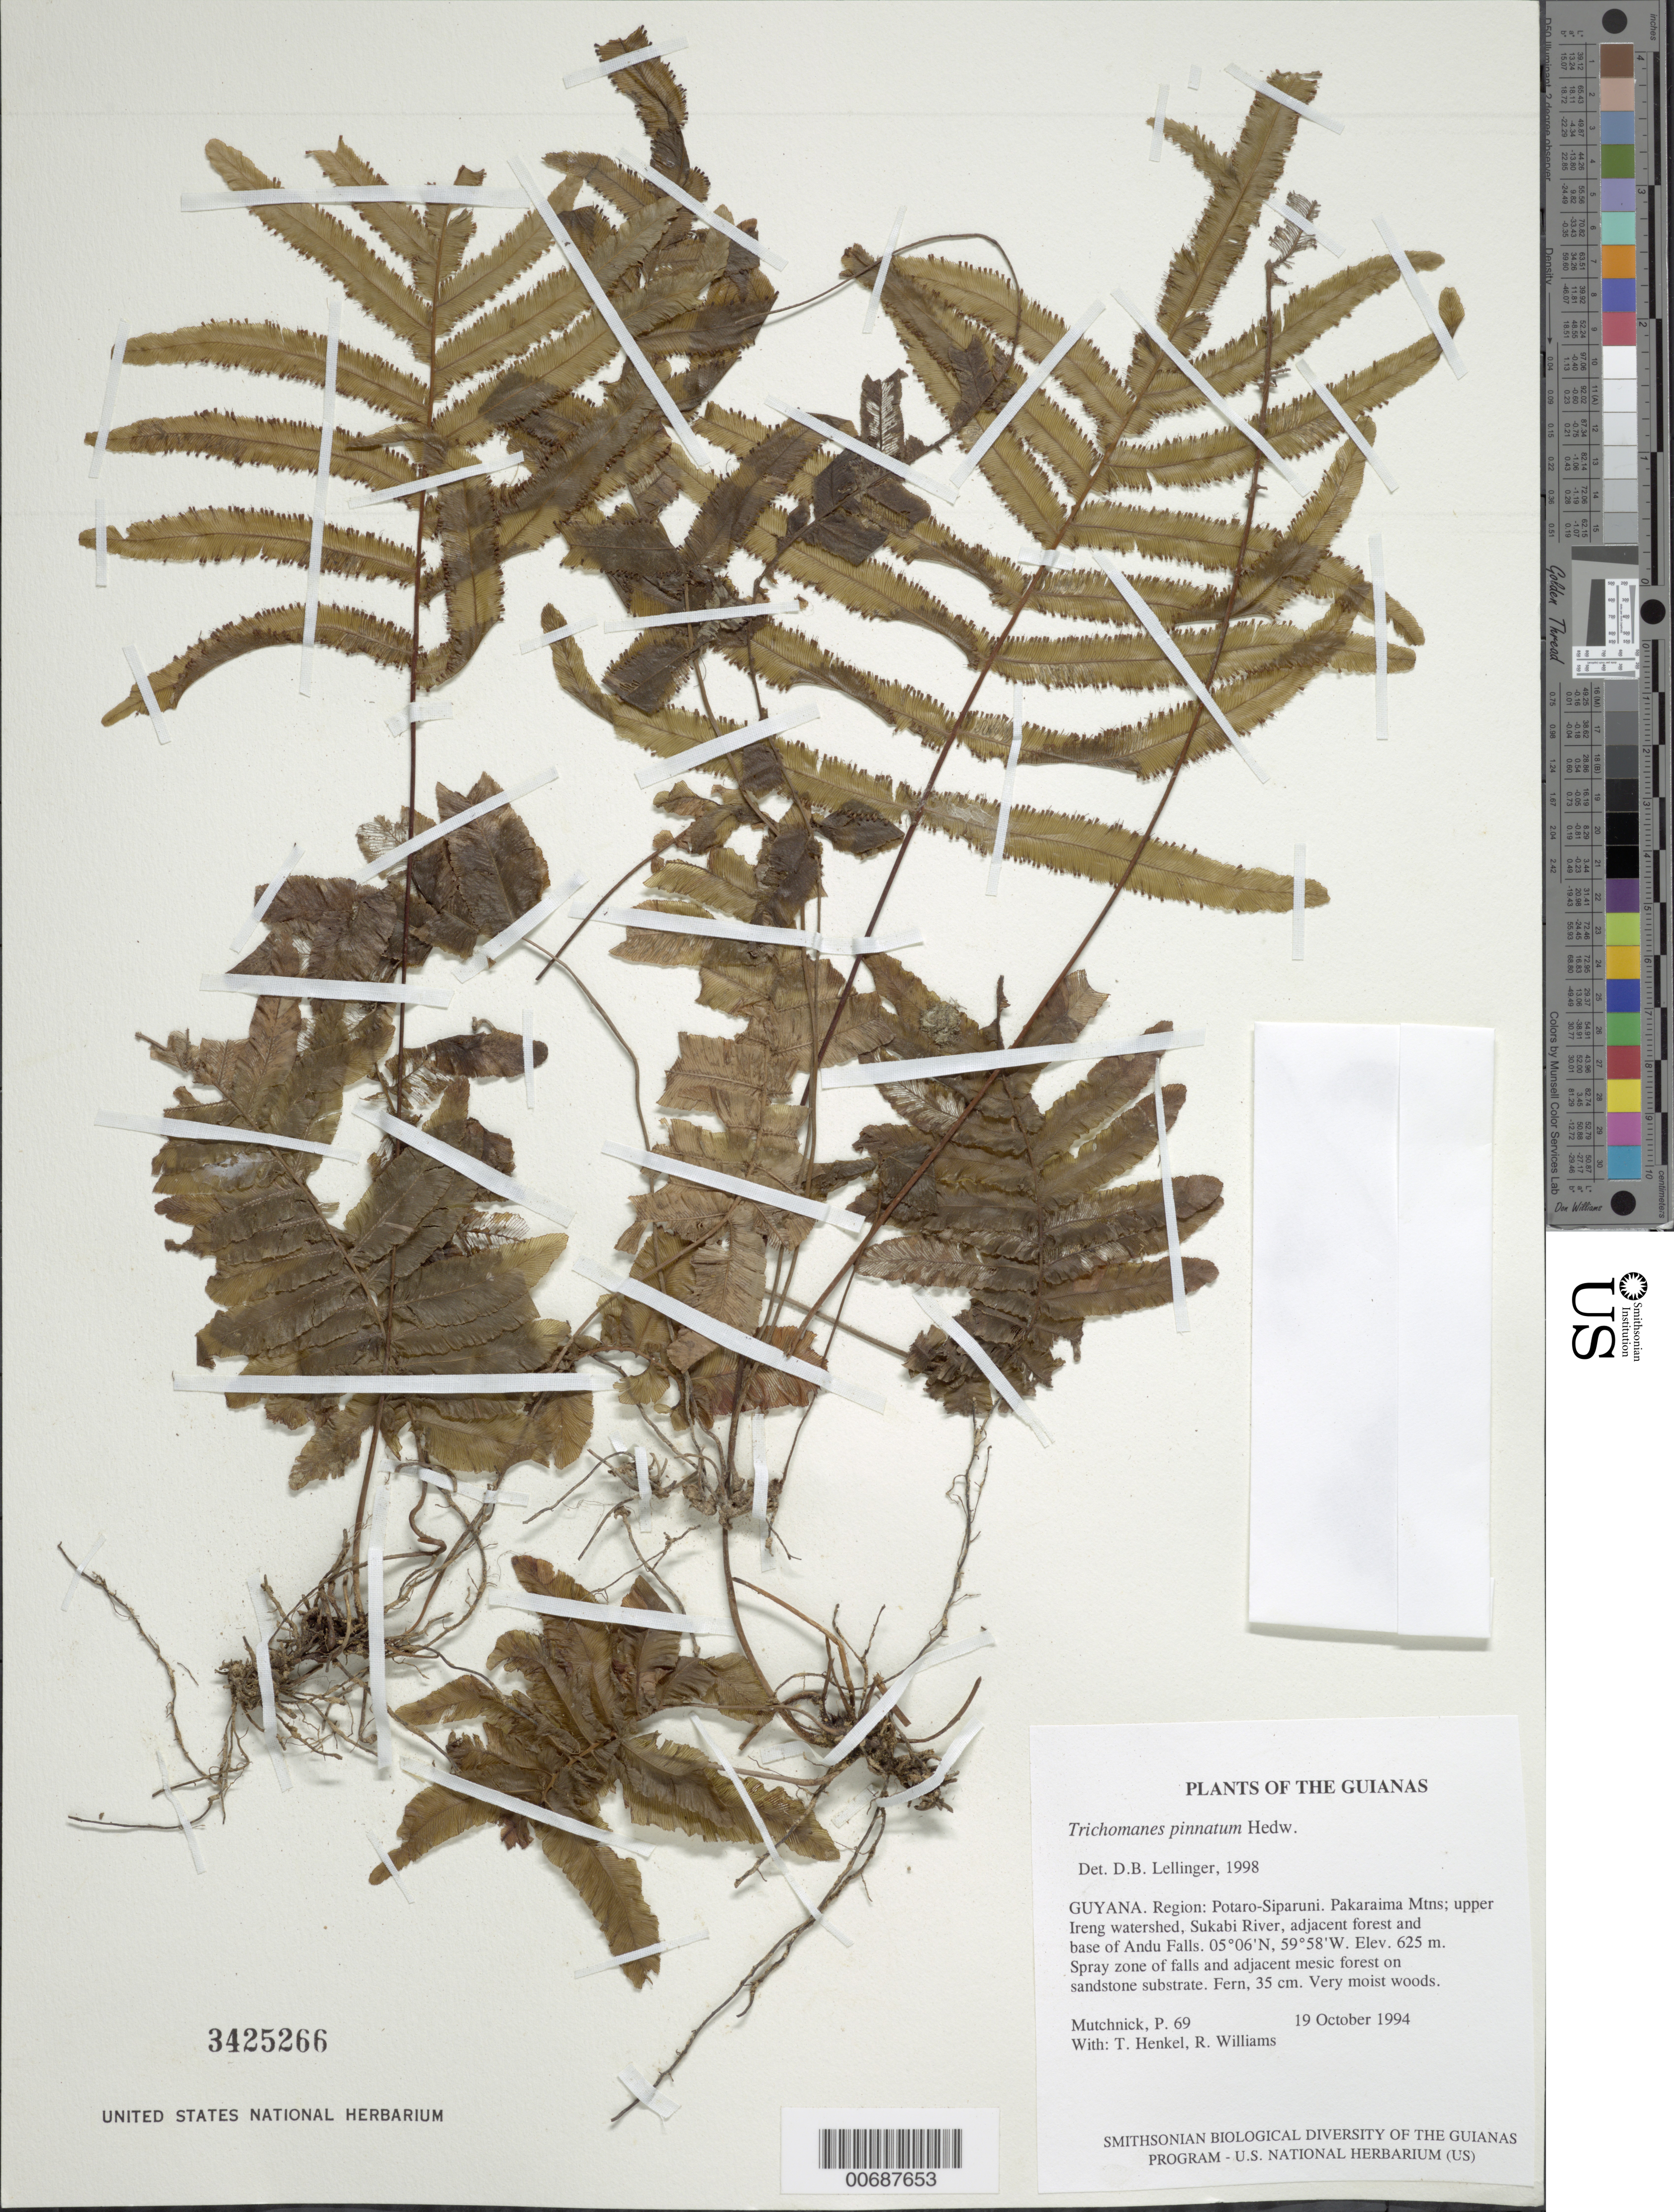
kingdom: Plantae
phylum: Tracheophyta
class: Polypodiopsida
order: Hymenophyllales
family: Hymenophyllaceae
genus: Trichomanes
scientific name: Trichomanes pinnatum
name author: Hedw.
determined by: Lellinger, David B., (BOT), Smithsonian Institution - National Museum of Natural History (UNITED STATES)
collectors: P. Mutchnick, T. Henkel & R. Williams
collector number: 69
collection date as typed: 19 October 1994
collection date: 1994-10-19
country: Guyana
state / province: Potaro-Siparuni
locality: Pakaraima Mtns; upper Ireng watershed, Sukabi River, adjacent forest and base of Andu Falls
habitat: Spray zone of falls and adjacent mesic forest on sandstone substrate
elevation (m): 625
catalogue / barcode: US 3425266